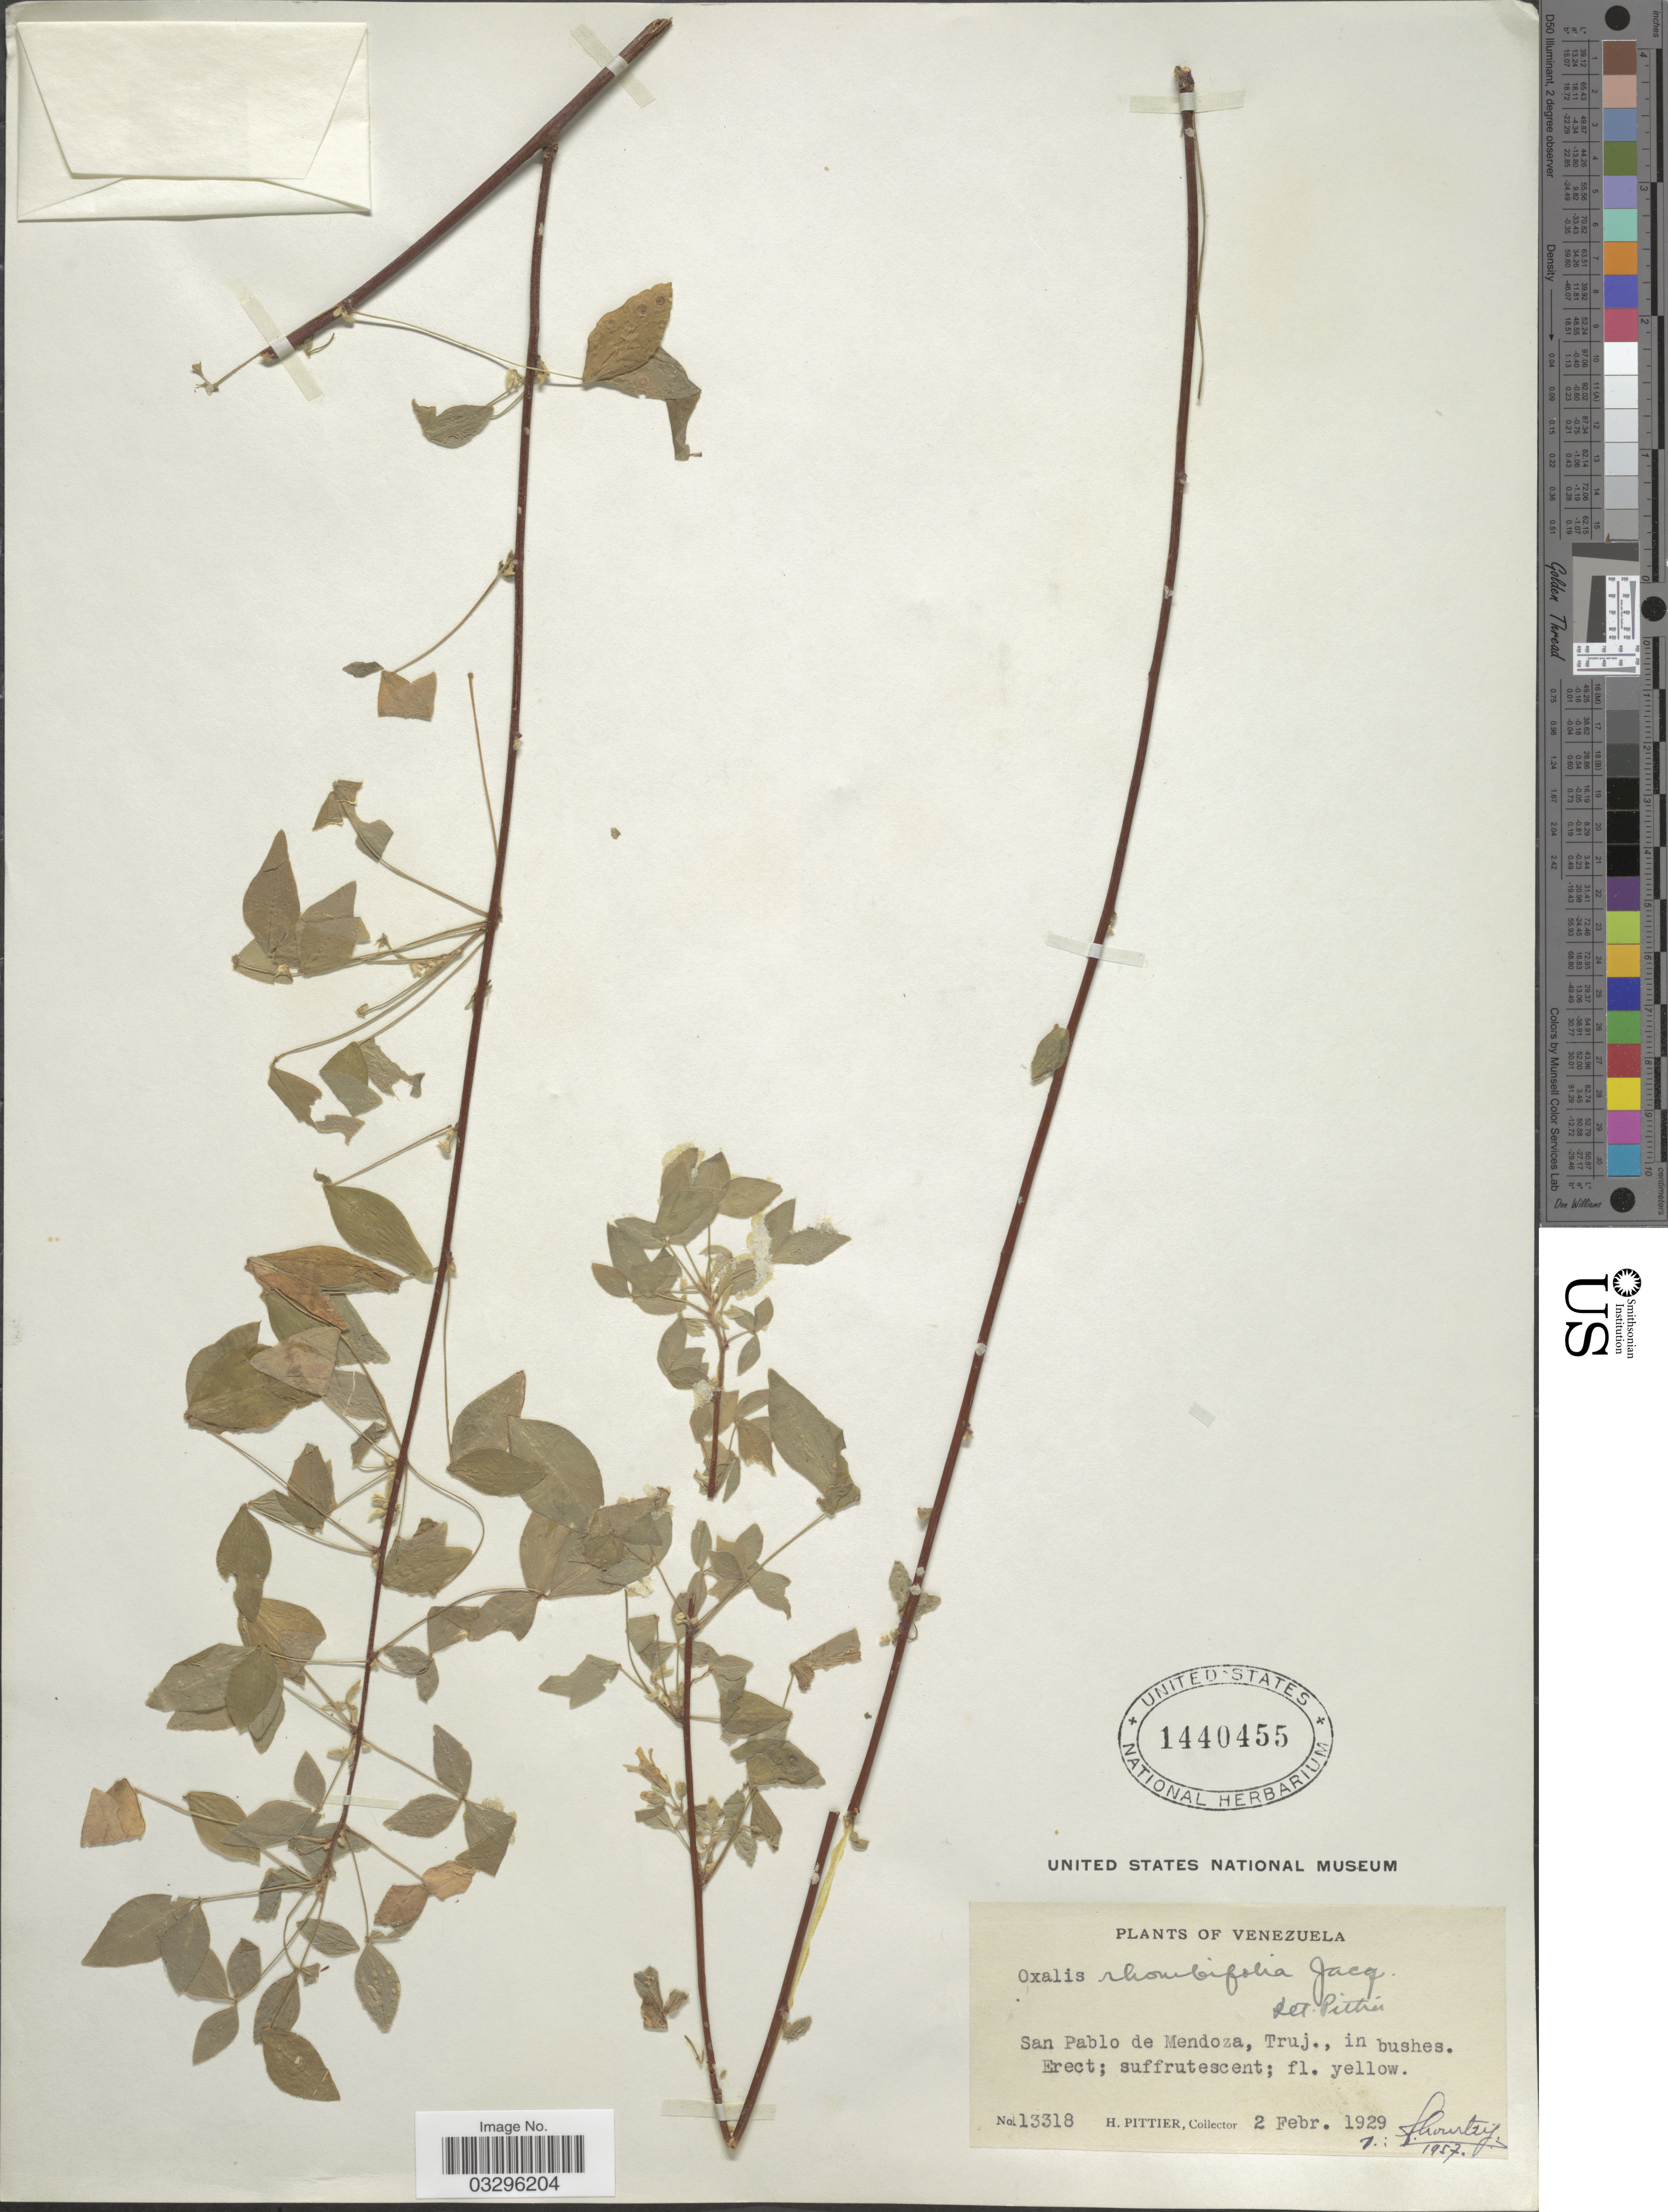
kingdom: Plantae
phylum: Tracheophyta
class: Magnoliopsida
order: Oxalidales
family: Oxalidaceae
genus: Oxalis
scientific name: Oxalis rhombifolia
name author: Jacq.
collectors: H. F. Pittier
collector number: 13318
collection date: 1929-02-02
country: Venezuela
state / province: Trujillo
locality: San Pablo de Mendoza.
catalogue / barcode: US 1440455